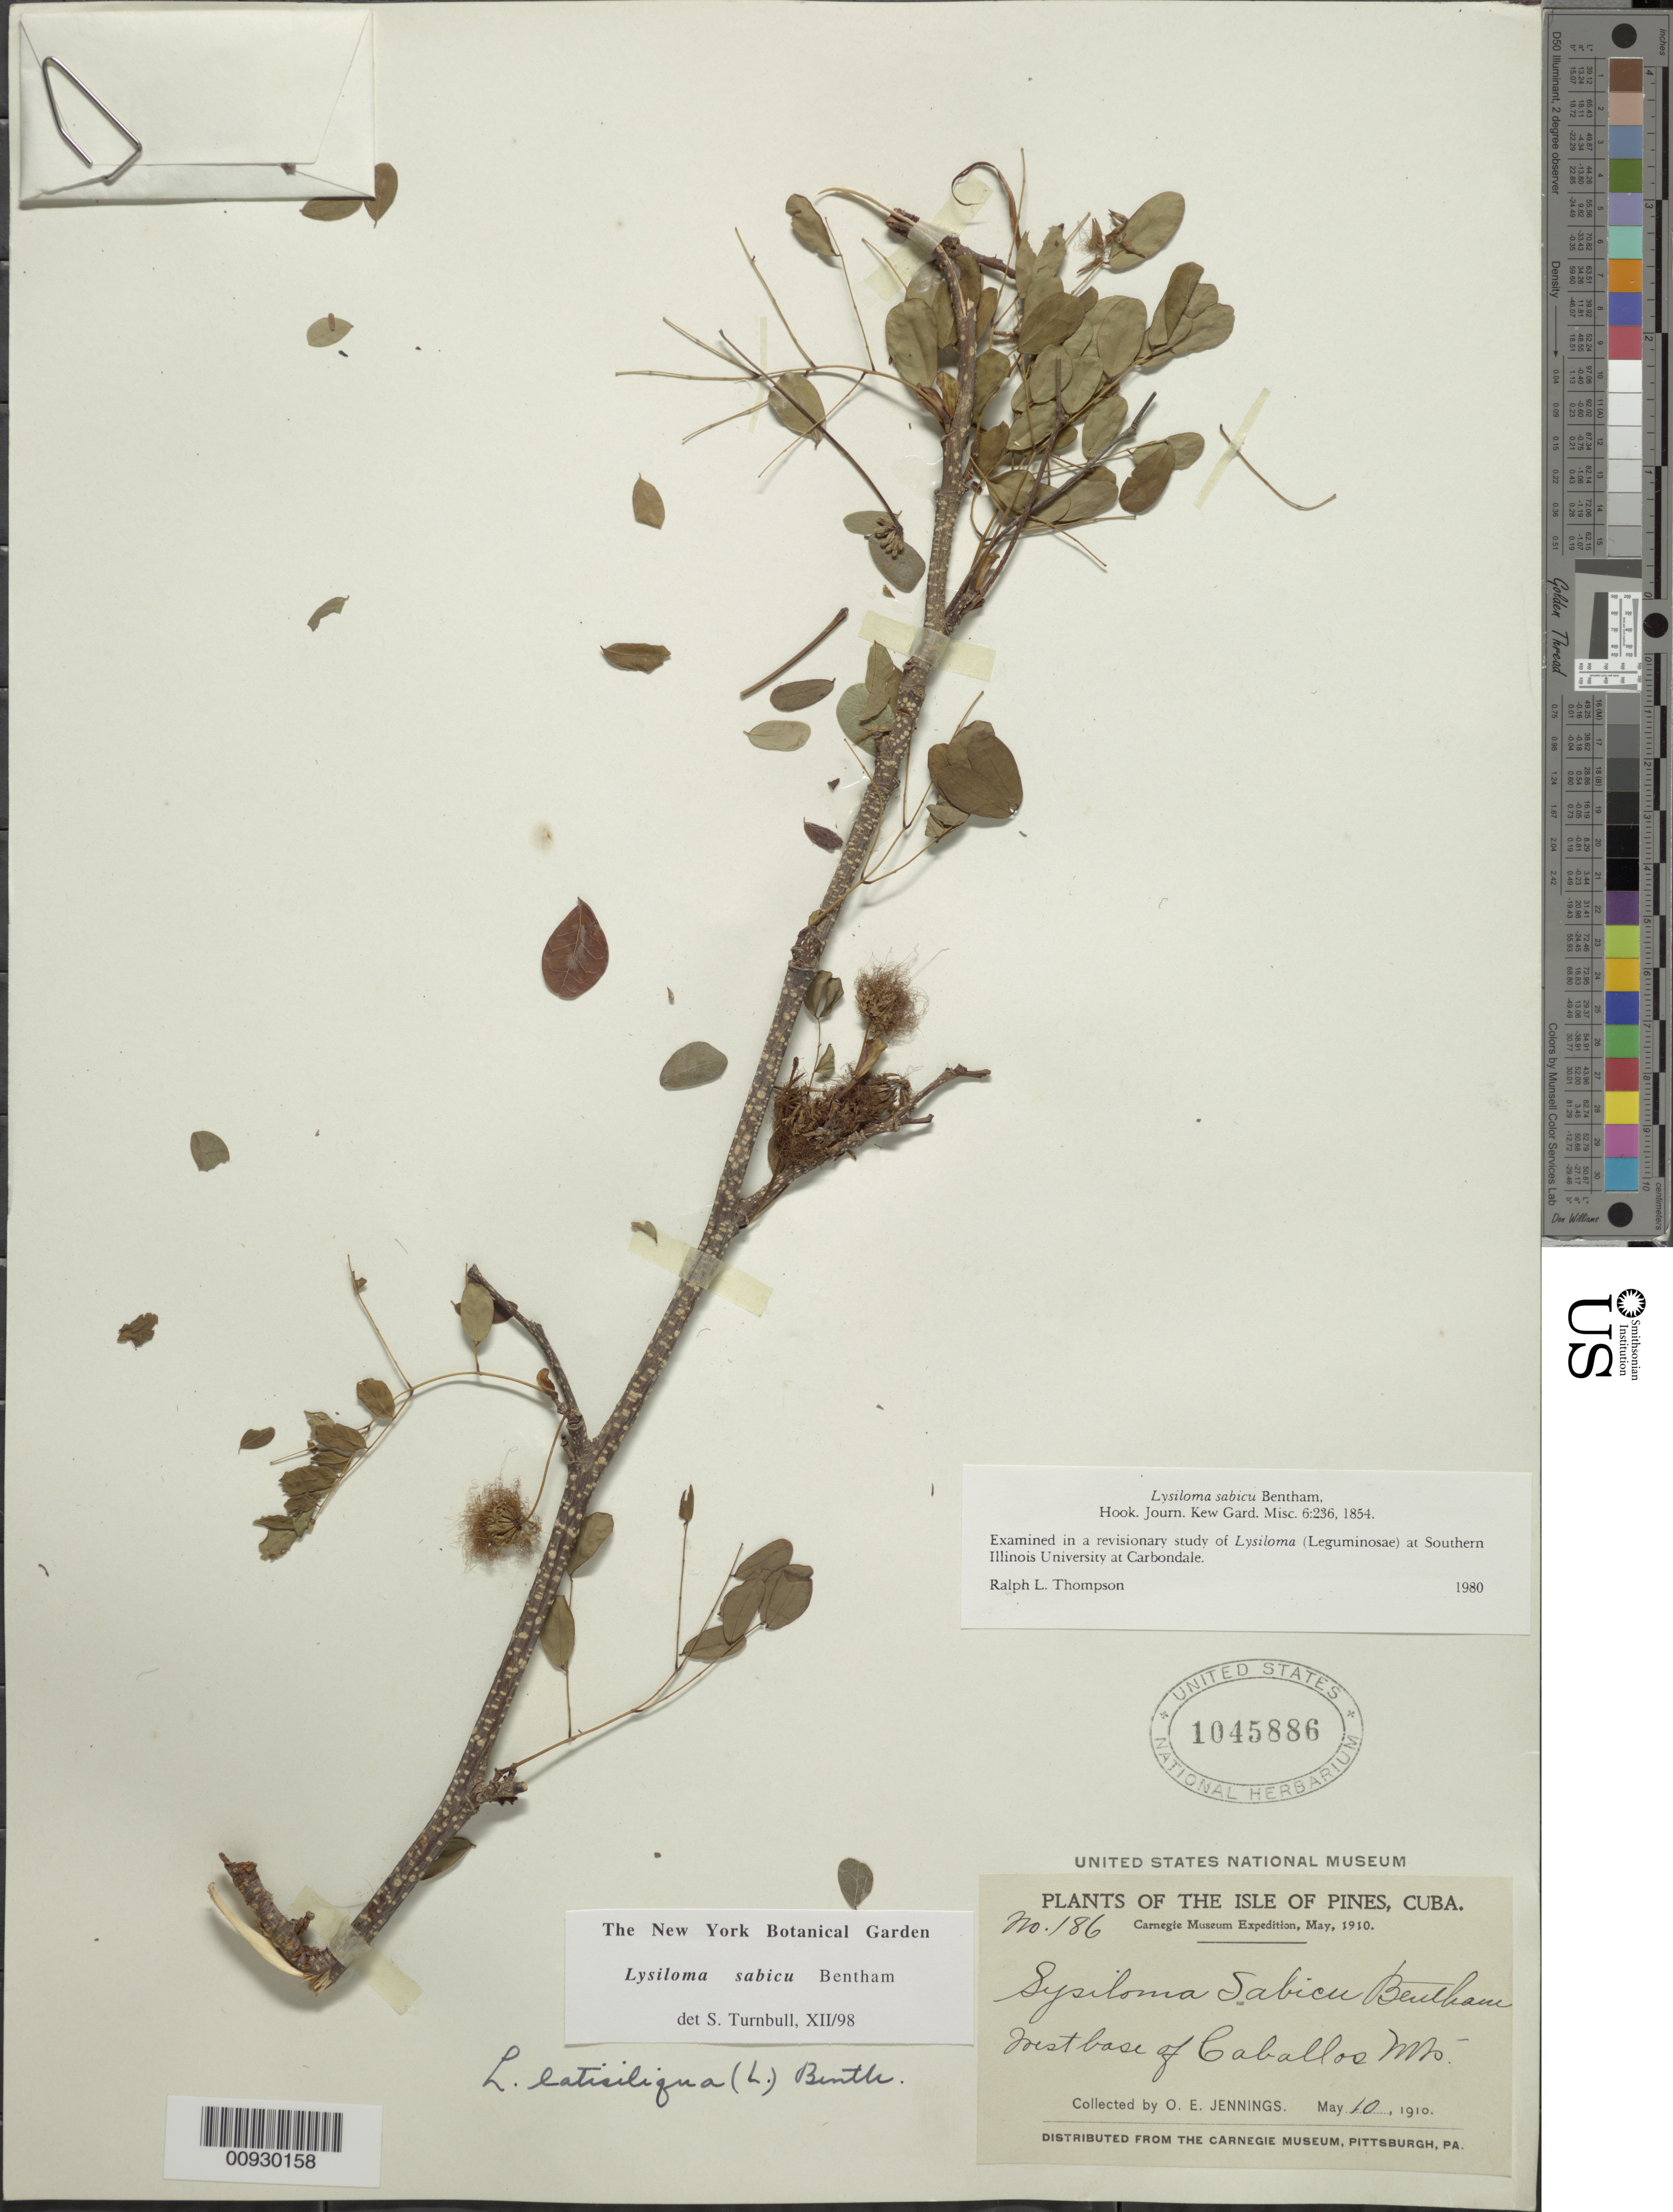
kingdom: Plantae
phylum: Tracheophyta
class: Magnoliopsida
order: Fabales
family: Fabaceae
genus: Lysiloma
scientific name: Lysiloma sabicu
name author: Benth.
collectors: O. E. Jennings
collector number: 186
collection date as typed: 10 May 1910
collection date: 1910-05-10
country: Cuba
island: Isla de la Juventud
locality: Isle of Pines, base of Caballos Mts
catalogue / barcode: US 1045886